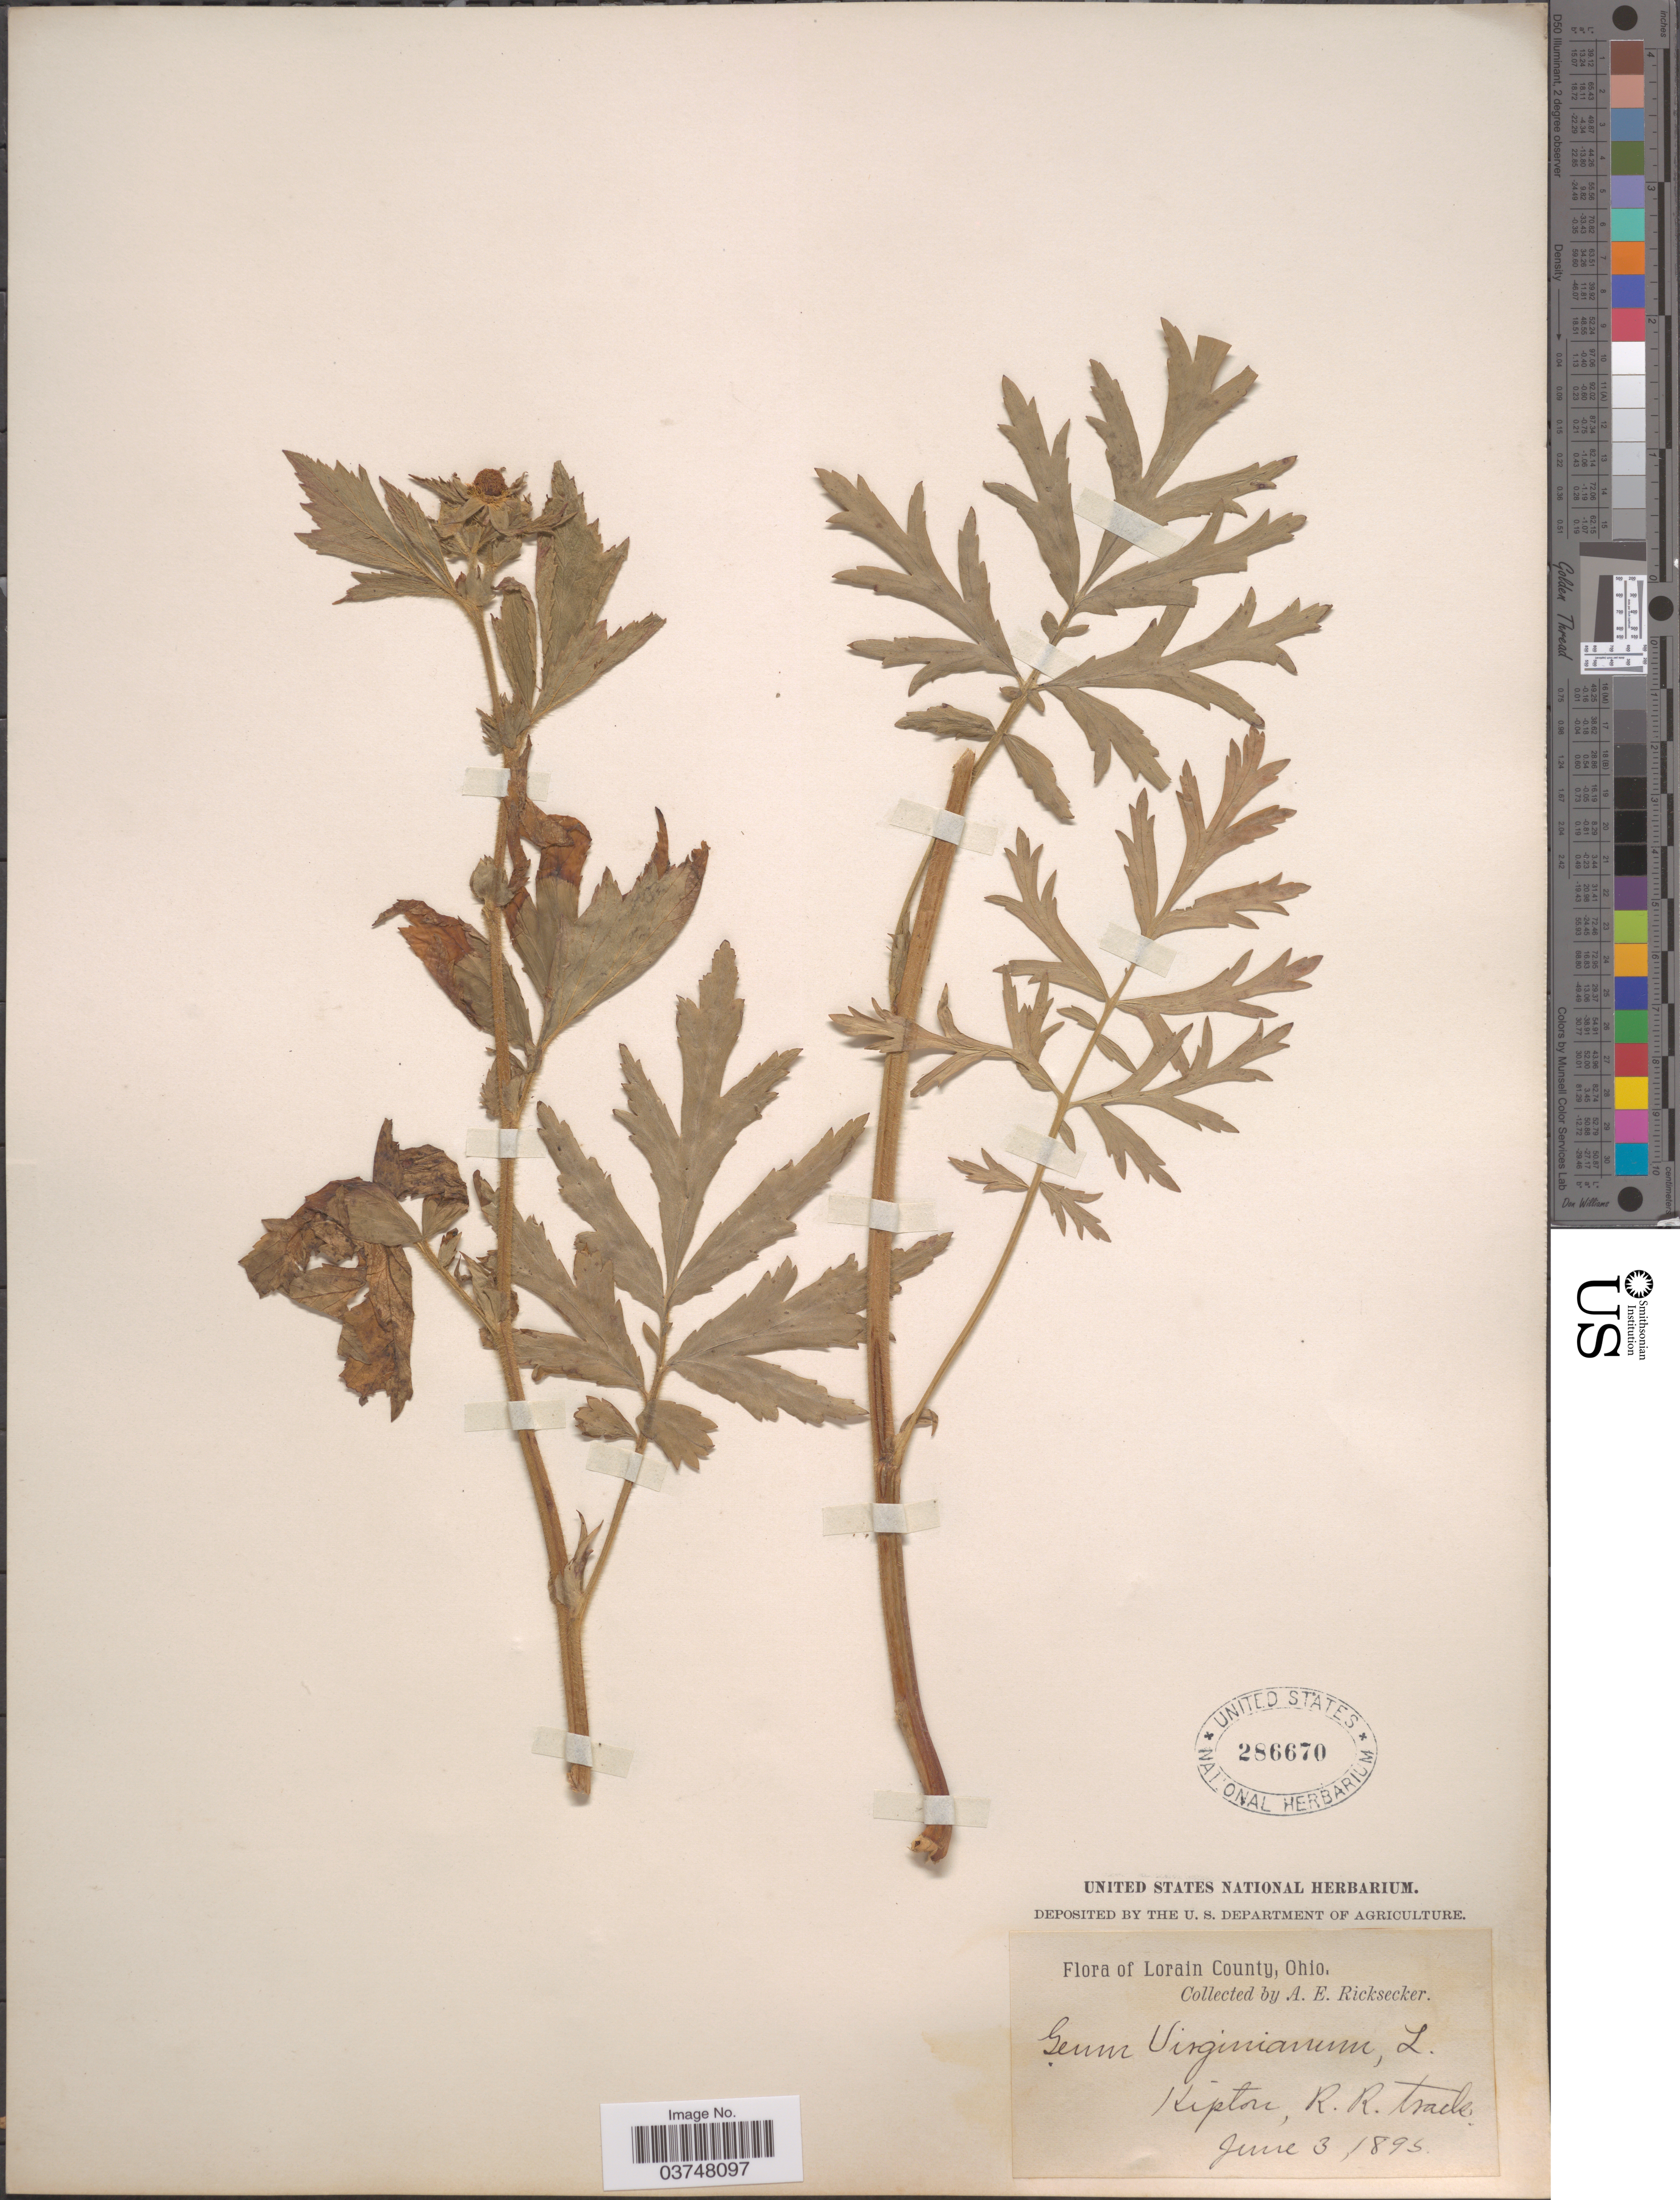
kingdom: Plantae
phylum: Tracheophyta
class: Magnoliopsida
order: Rosales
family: Rosaceae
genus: Geum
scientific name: Geum virginianum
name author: L.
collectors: A. E. Ricksecker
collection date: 1895-06-03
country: United States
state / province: Ohio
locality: Lorain County. Kipton, R.R. track.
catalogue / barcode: US 286670